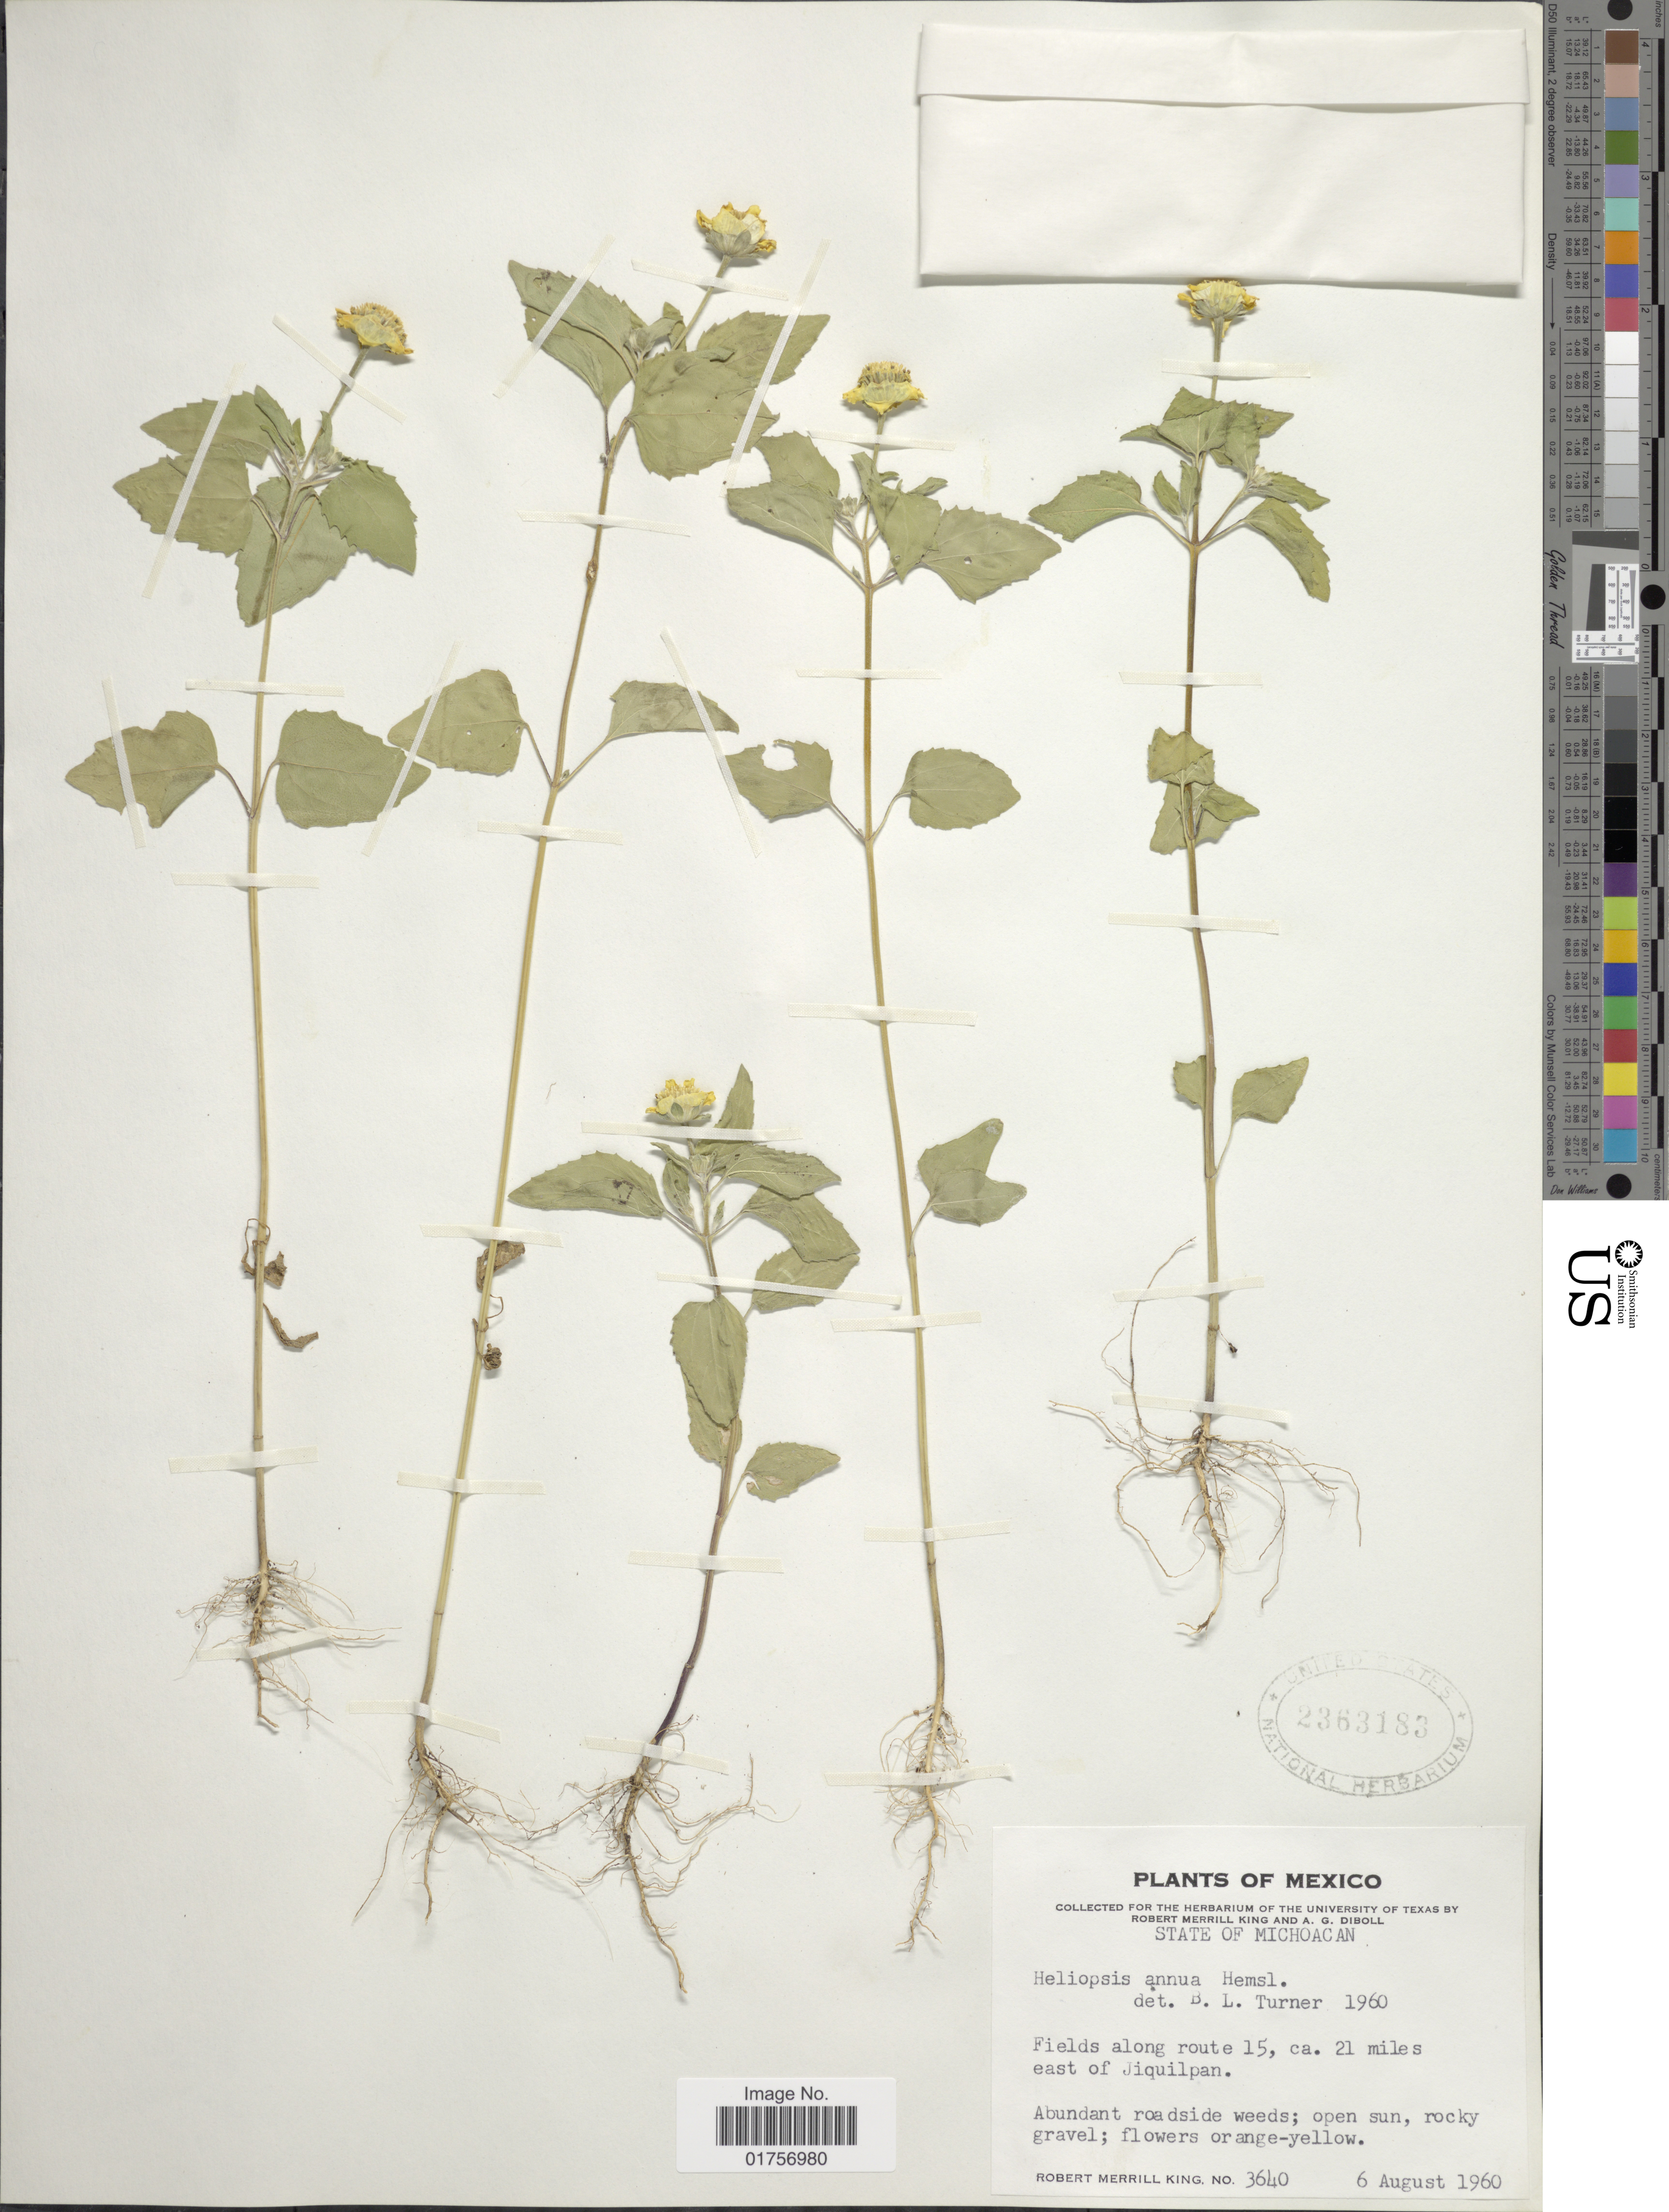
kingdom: Plantae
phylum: Tracheophyta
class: Magnoliopsida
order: Asterales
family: Asteraceae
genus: Heliopsis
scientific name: Heliopsis annua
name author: Hemsl.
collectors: R. M. King & A. Diboll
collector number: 3640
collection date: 1960-08-06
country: Mexico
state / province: Michoacán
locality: Along route 15, ca. 21 miles east of Jiquilpan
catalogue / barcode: US 2363183